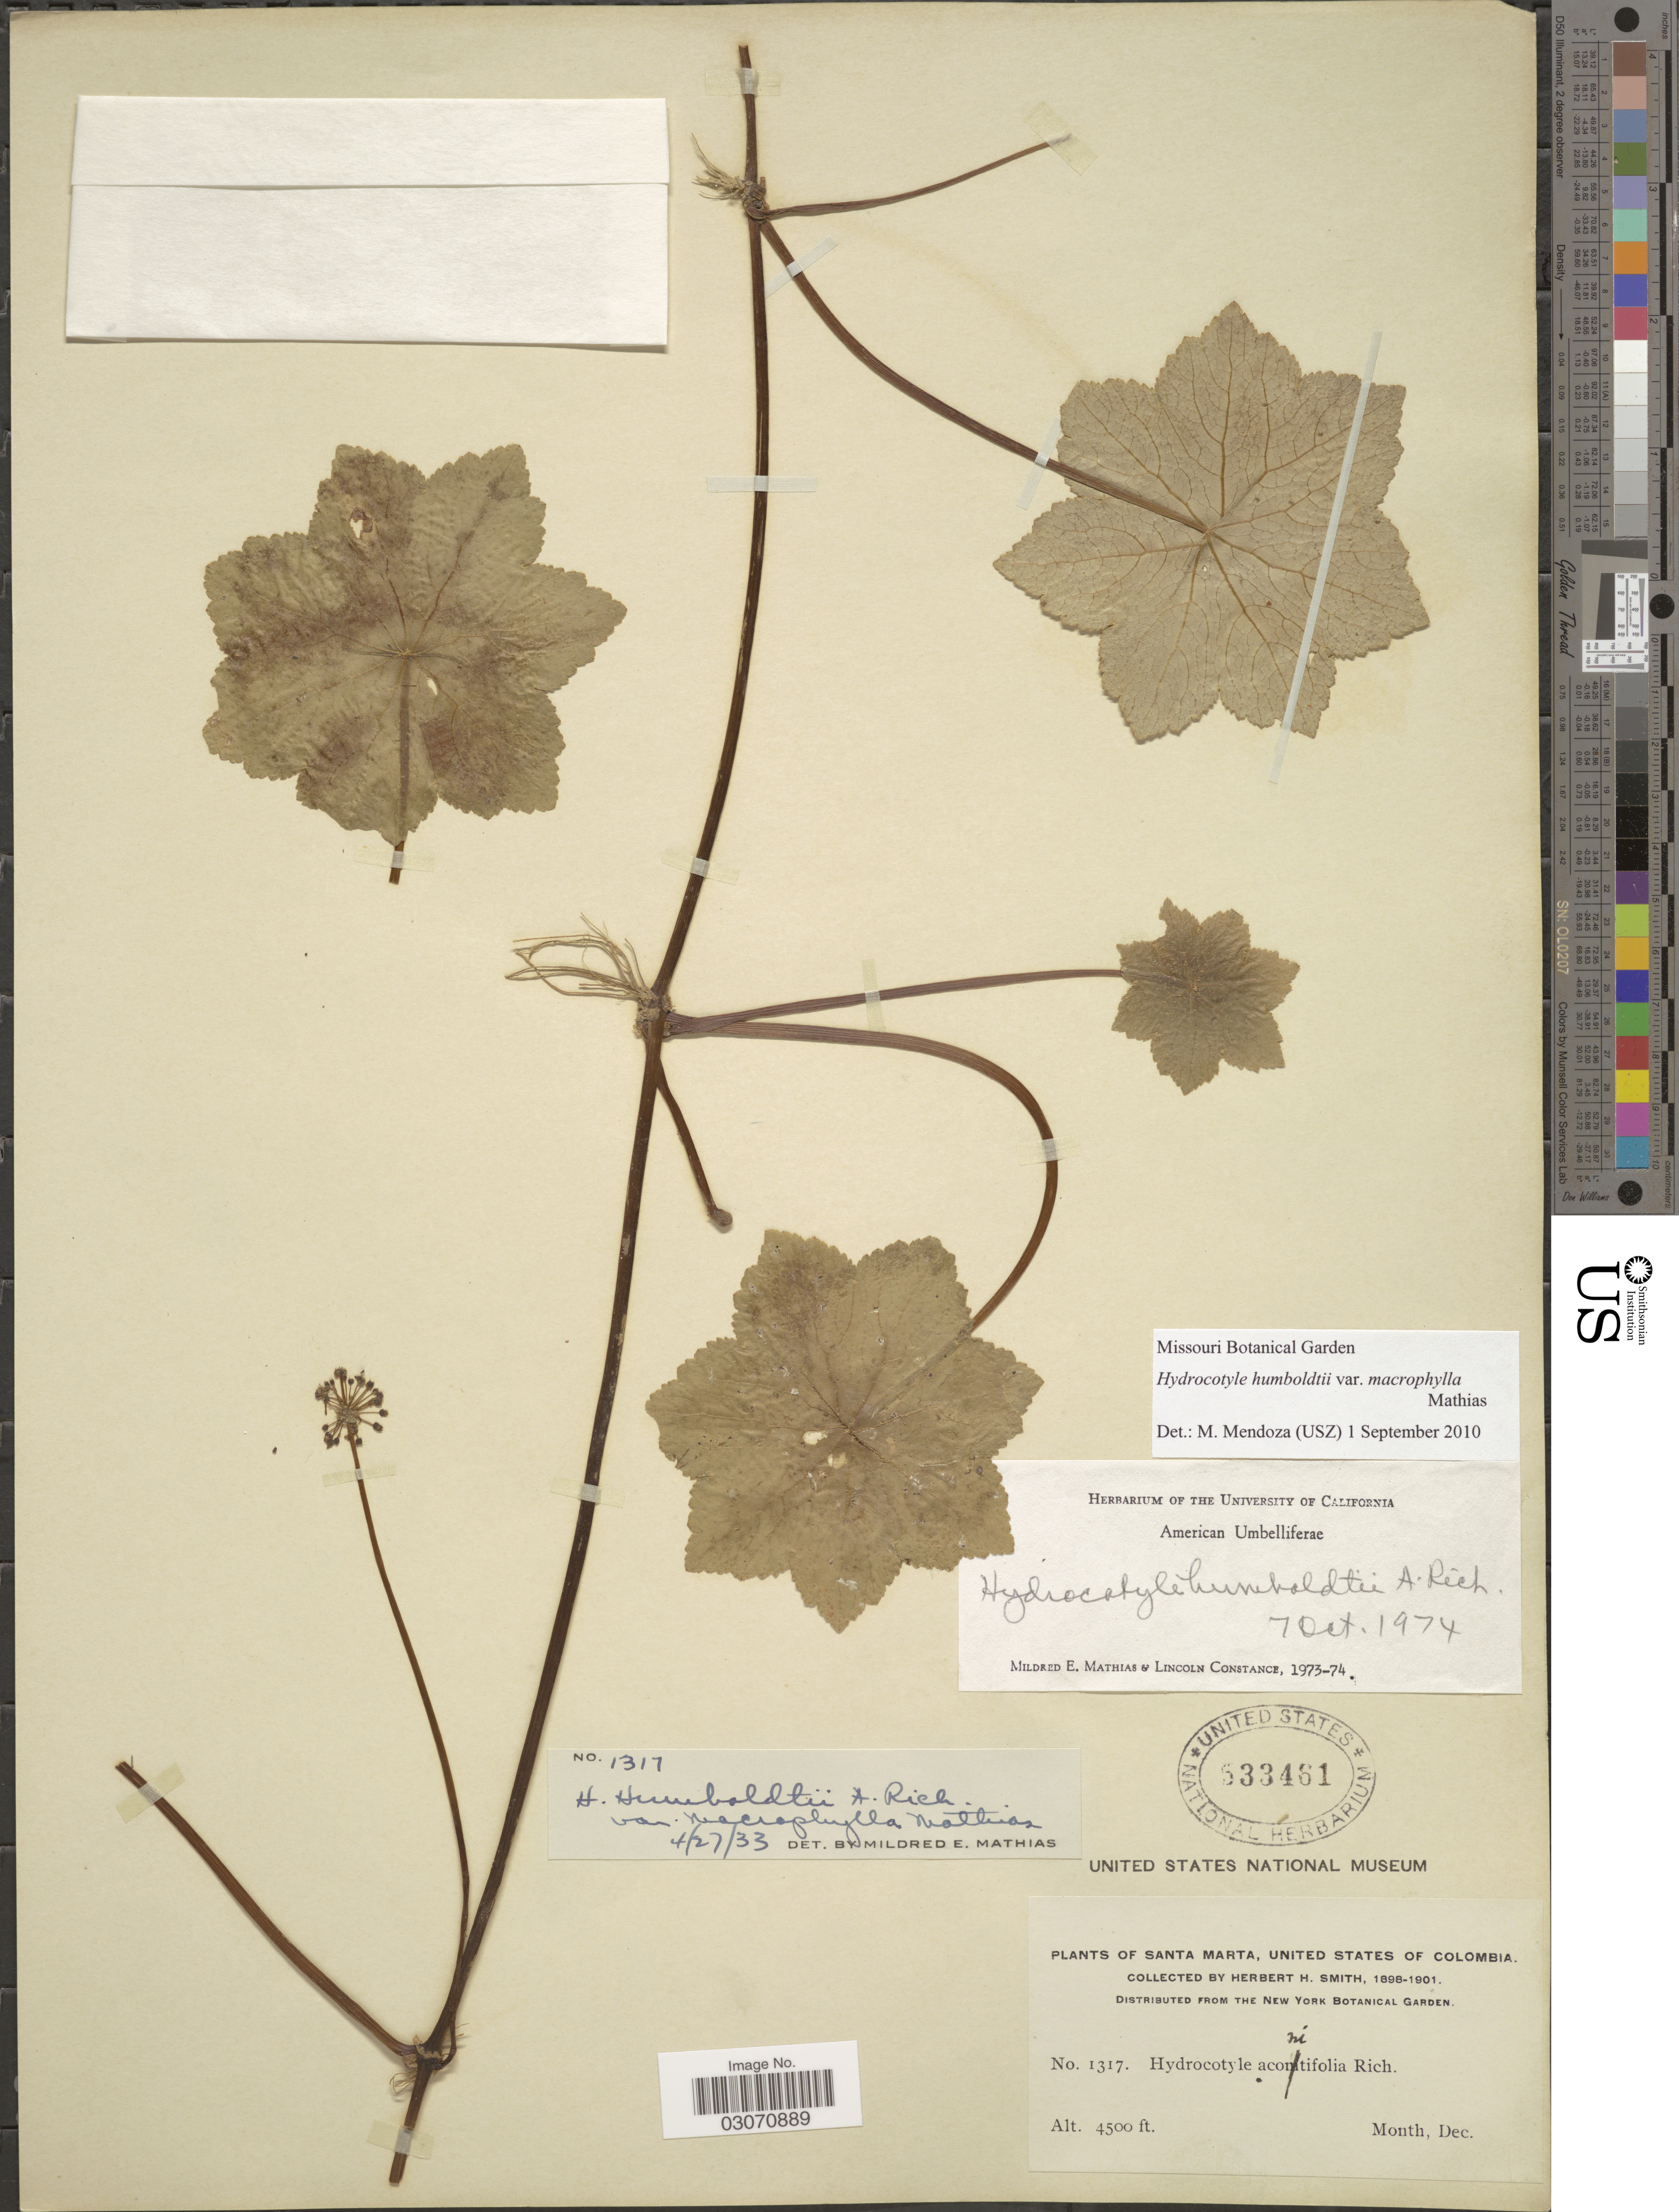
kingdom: Plantae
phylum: Tracheophyta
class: Magnoliopsida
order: Apiales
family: Araliaceae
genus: Hydrocotyle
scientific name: Hydrocotyle humboldtii var. macrophylla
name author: Mathias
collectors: Herbert H. Smith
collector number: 1317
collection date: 1898-12/1901-12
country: Colombia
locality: Santa Marta, United States of Colombia.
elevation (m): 1372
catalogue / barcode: US 533461